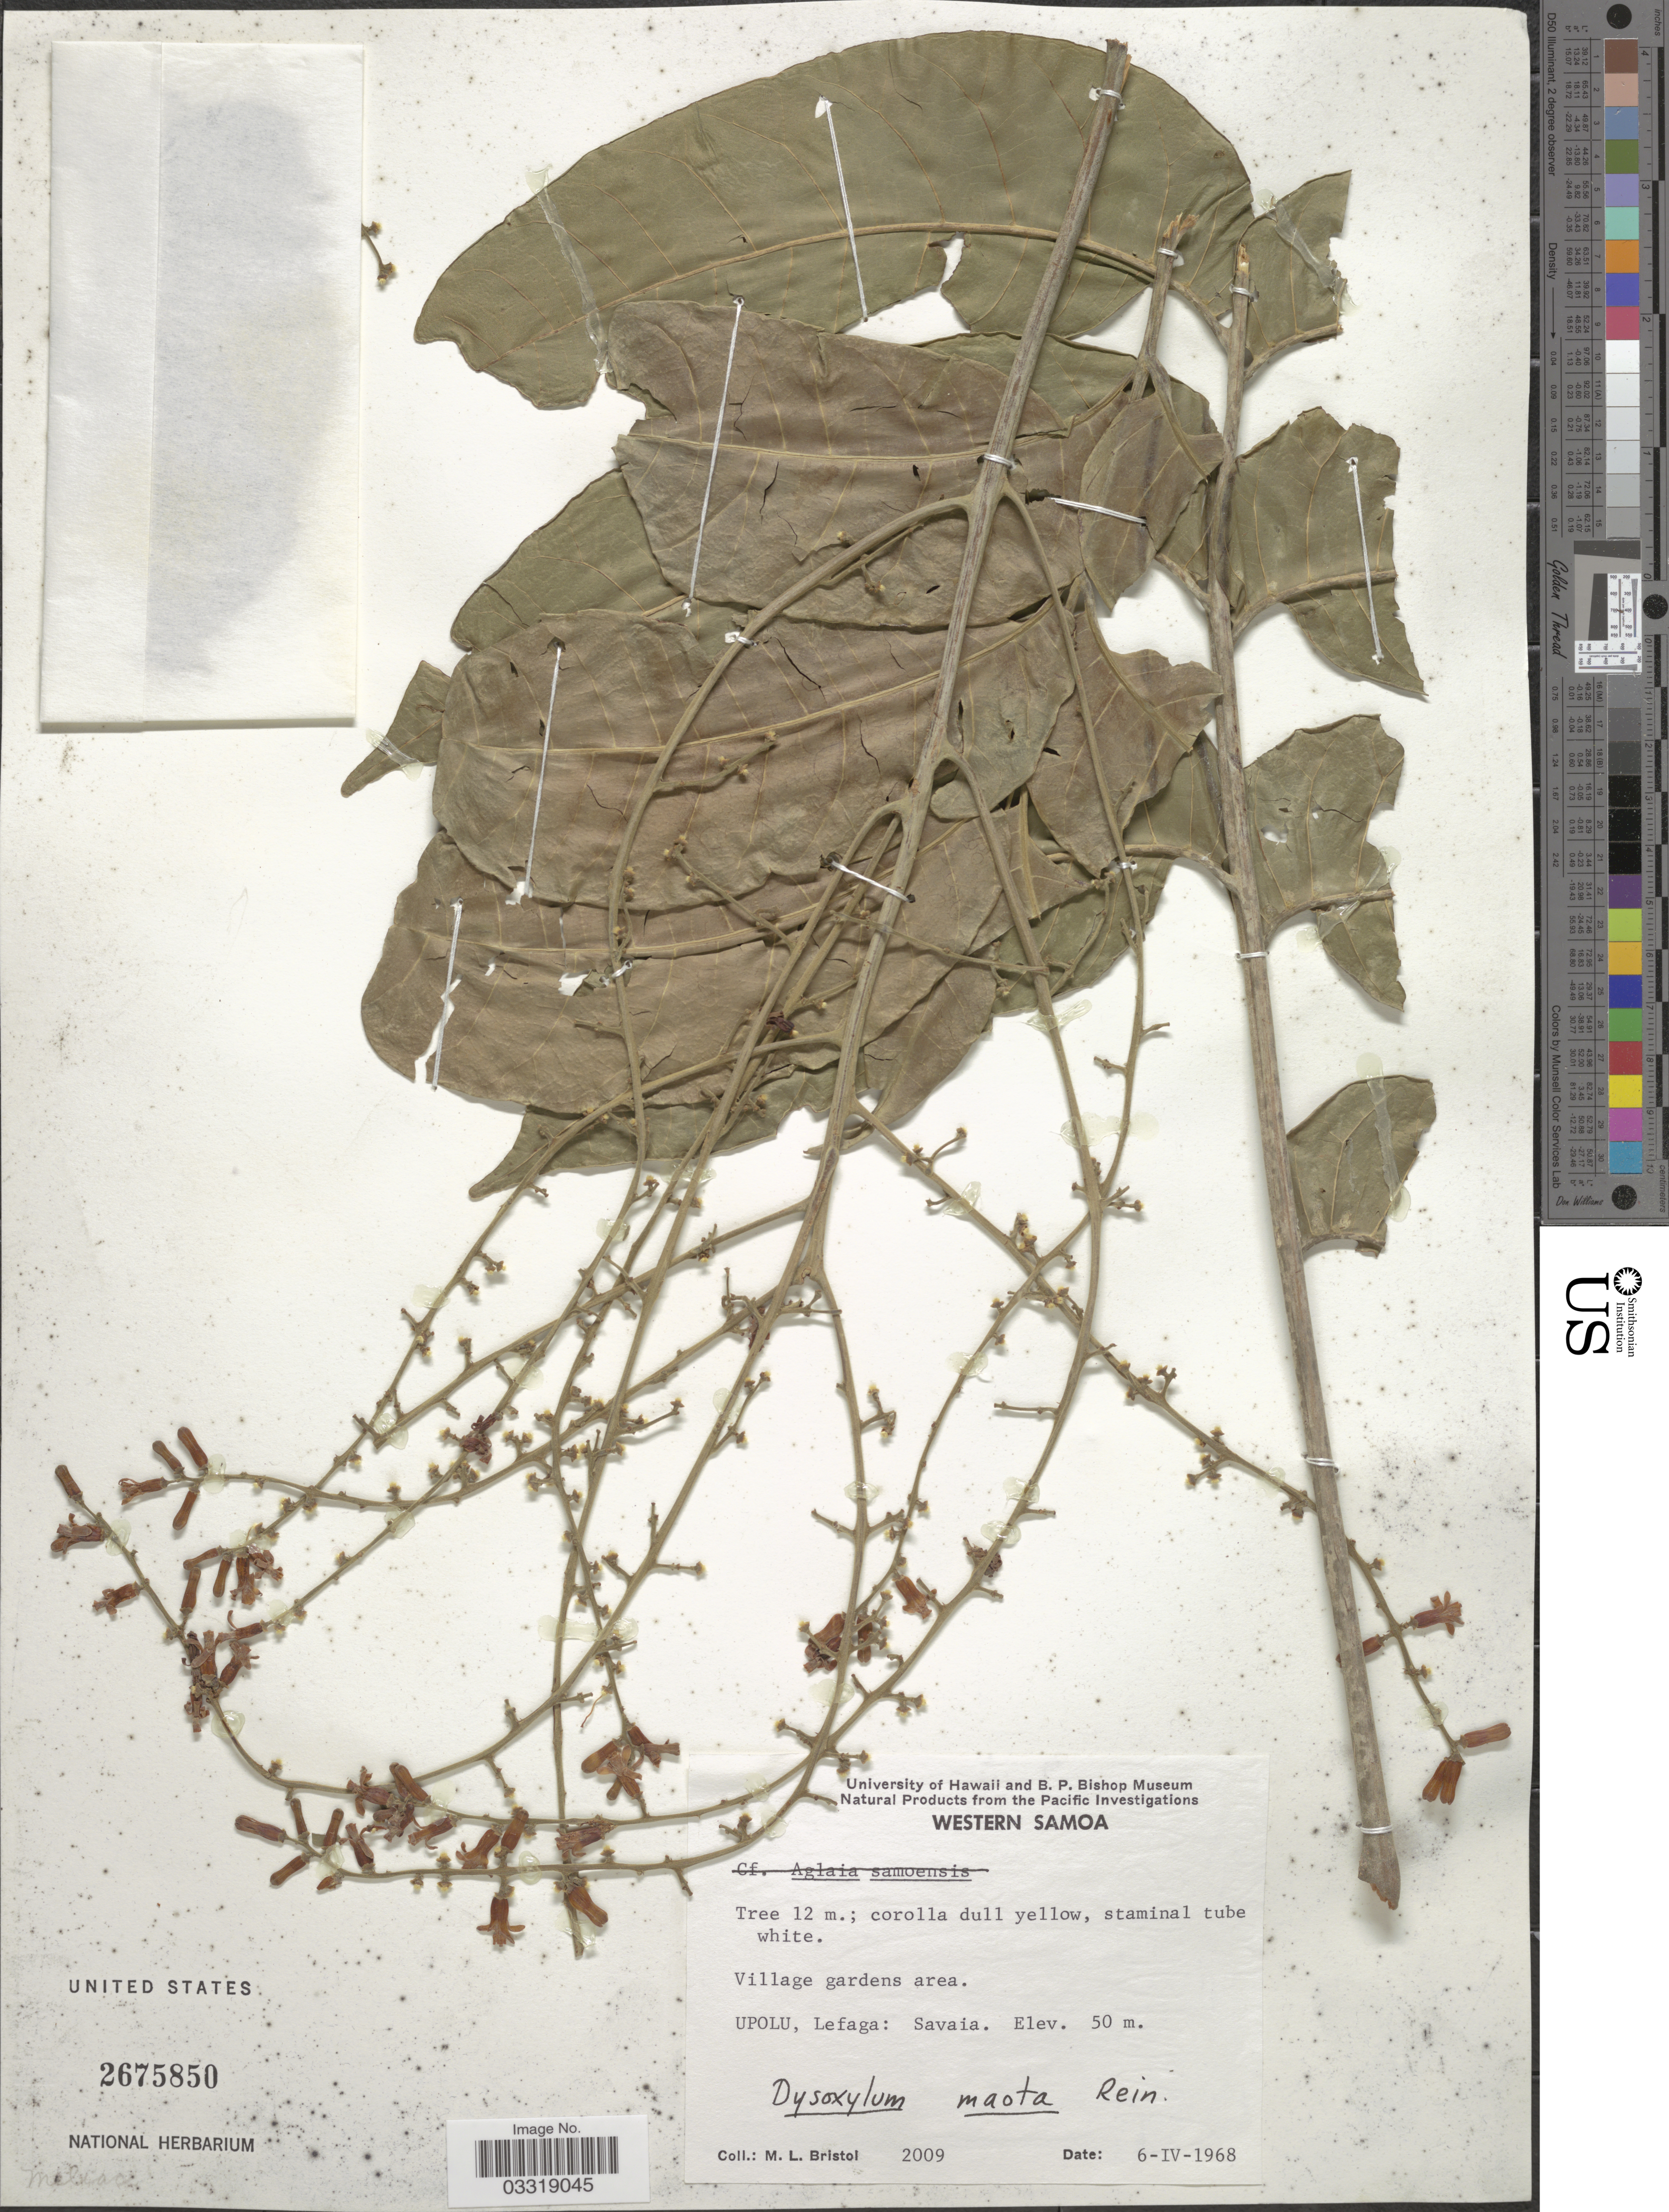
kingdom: Plantae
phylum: Tracheophyta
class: Magnoliopsida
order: Sapindales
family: Meliaceae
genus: Didymocheton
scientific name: Didymocheton gaudichaudianus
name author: A. Juss.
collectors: M. L. Bristol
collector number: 2009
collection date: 1968-04-06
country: Samoa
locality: Village gardens area. Upolu, Lefaga: Savaia.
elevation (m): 50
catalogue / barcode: US 2675850